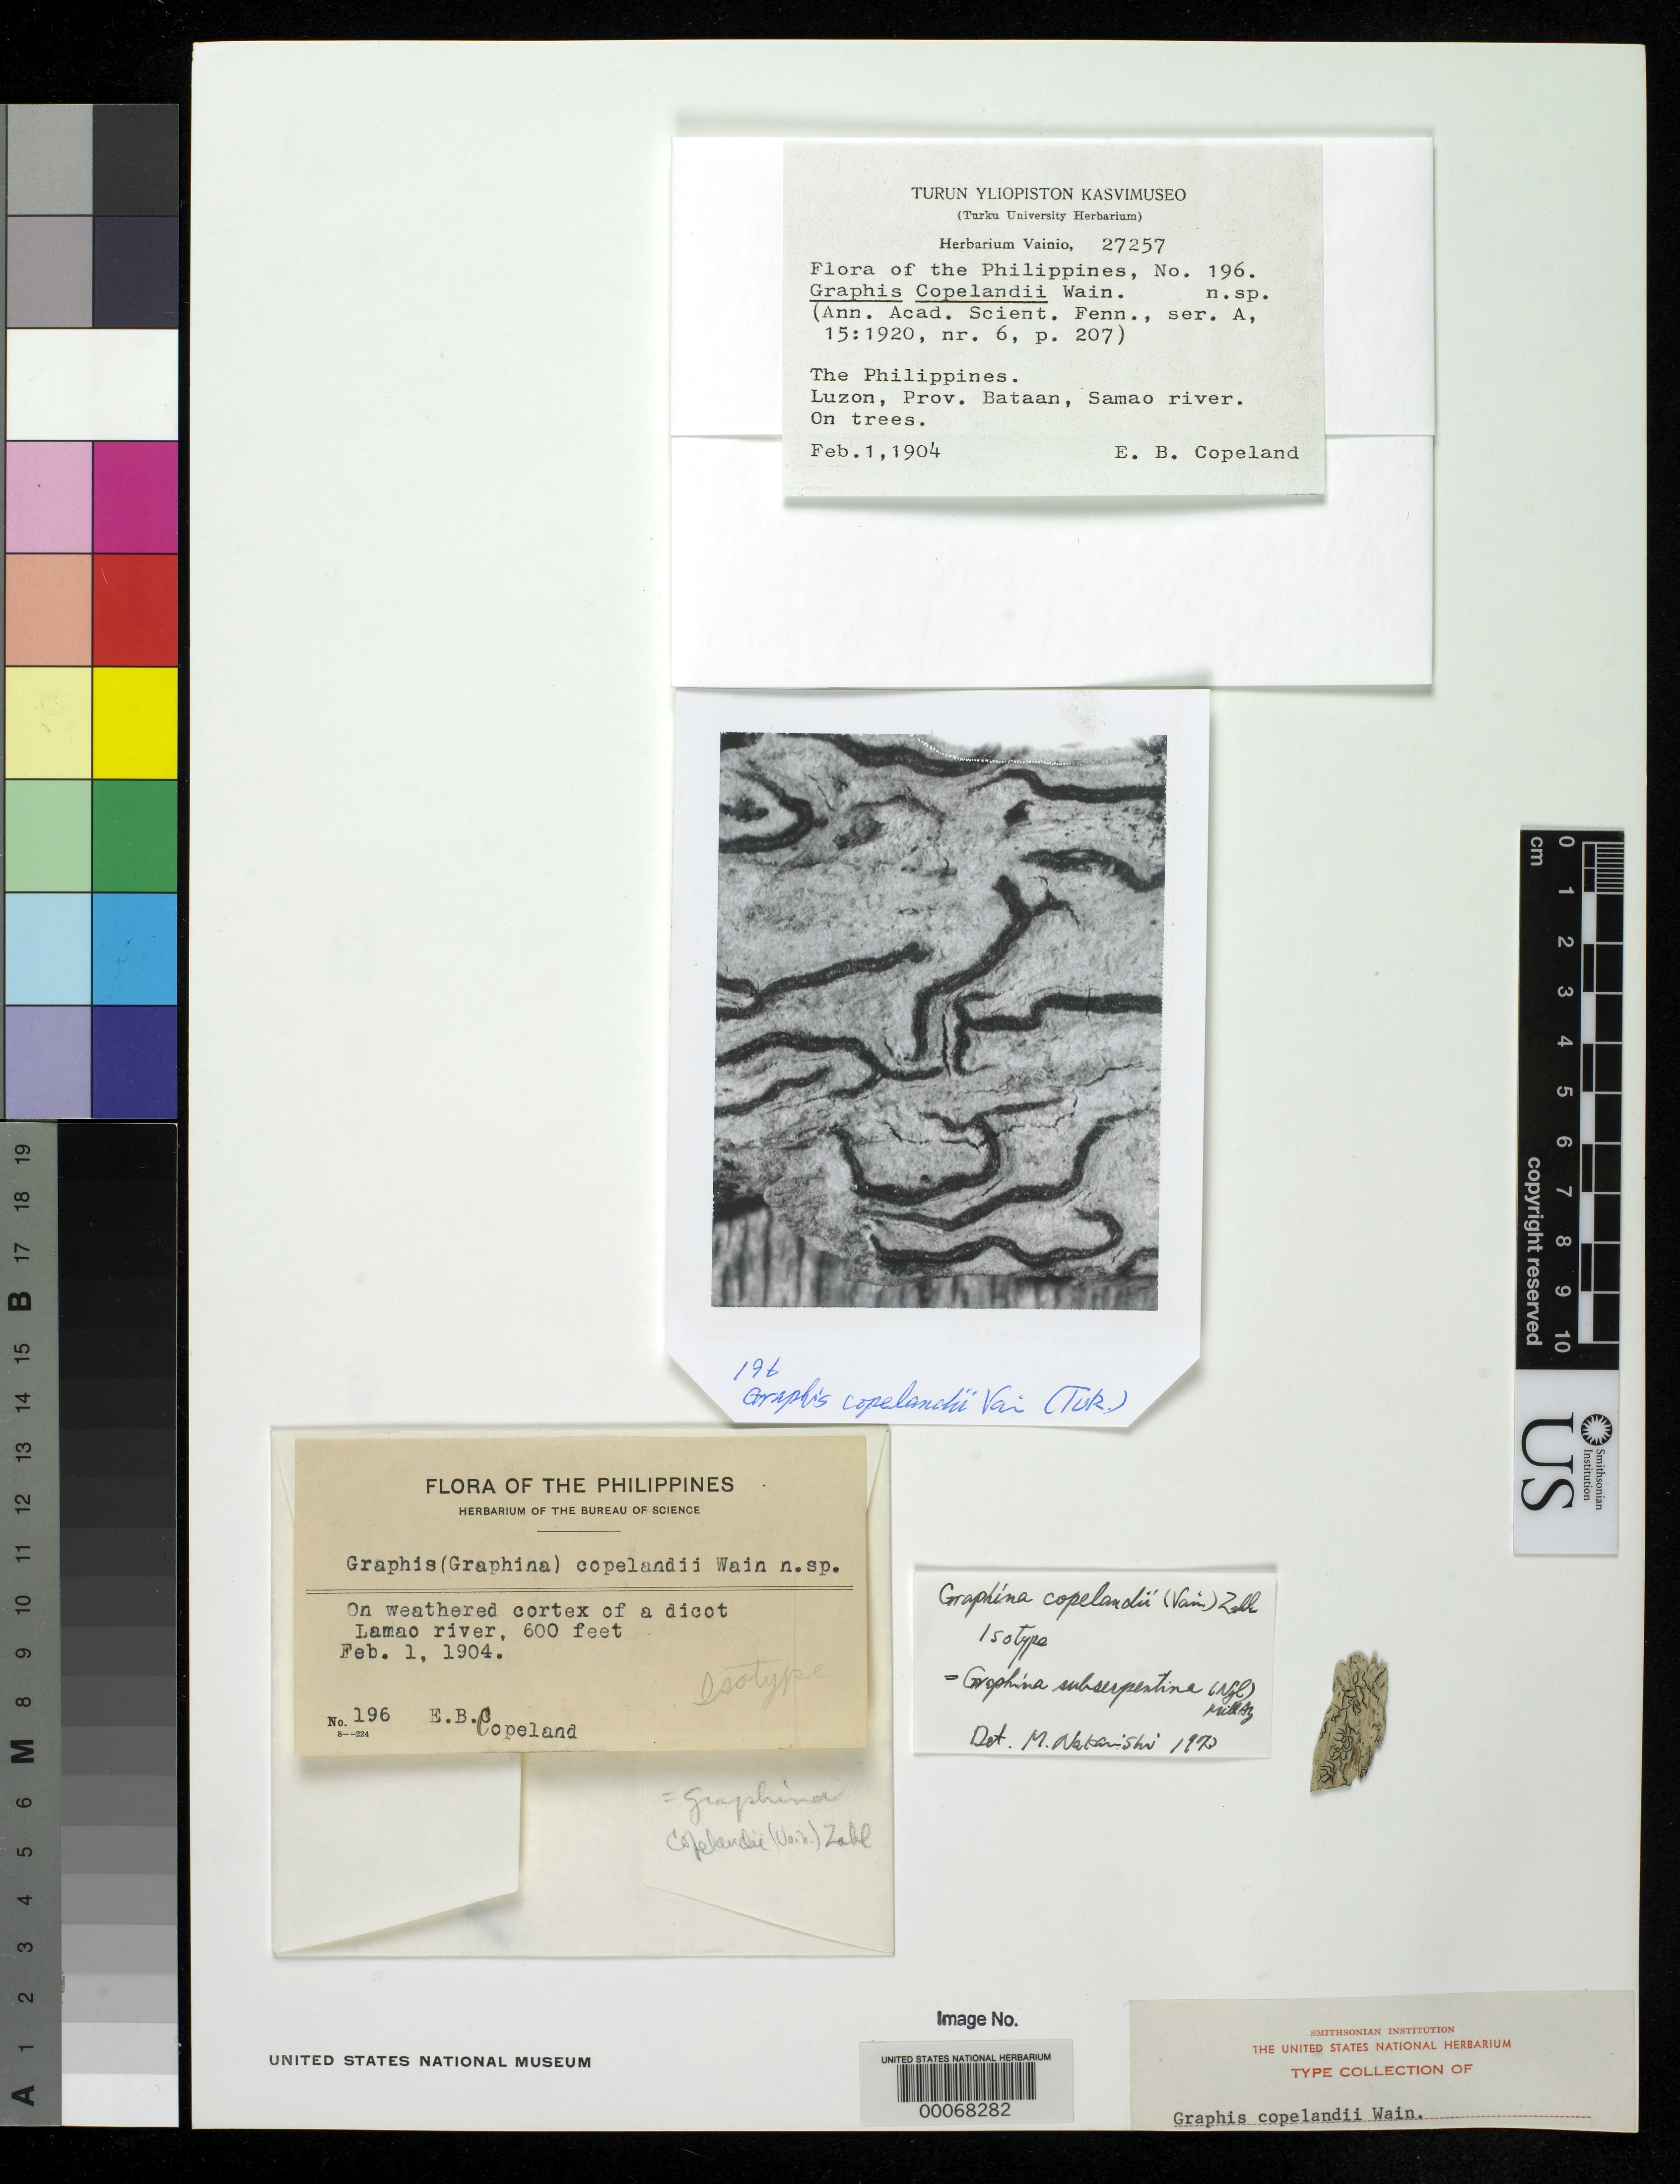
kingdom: Fungi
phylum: Ascomycota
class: Lecanoromycetes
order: Ostropales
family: Graphidaceae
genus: Graphis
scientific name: Graphis copelandii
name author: Vain.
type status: Isotype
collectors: E. B. Copeland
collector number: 196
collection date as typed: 01 Feb 1904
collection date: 1904-02-01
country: Philippines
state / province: Cordillera (Administrative Region)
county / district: Benguet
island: Luzon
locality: Lamao River.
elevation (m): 183